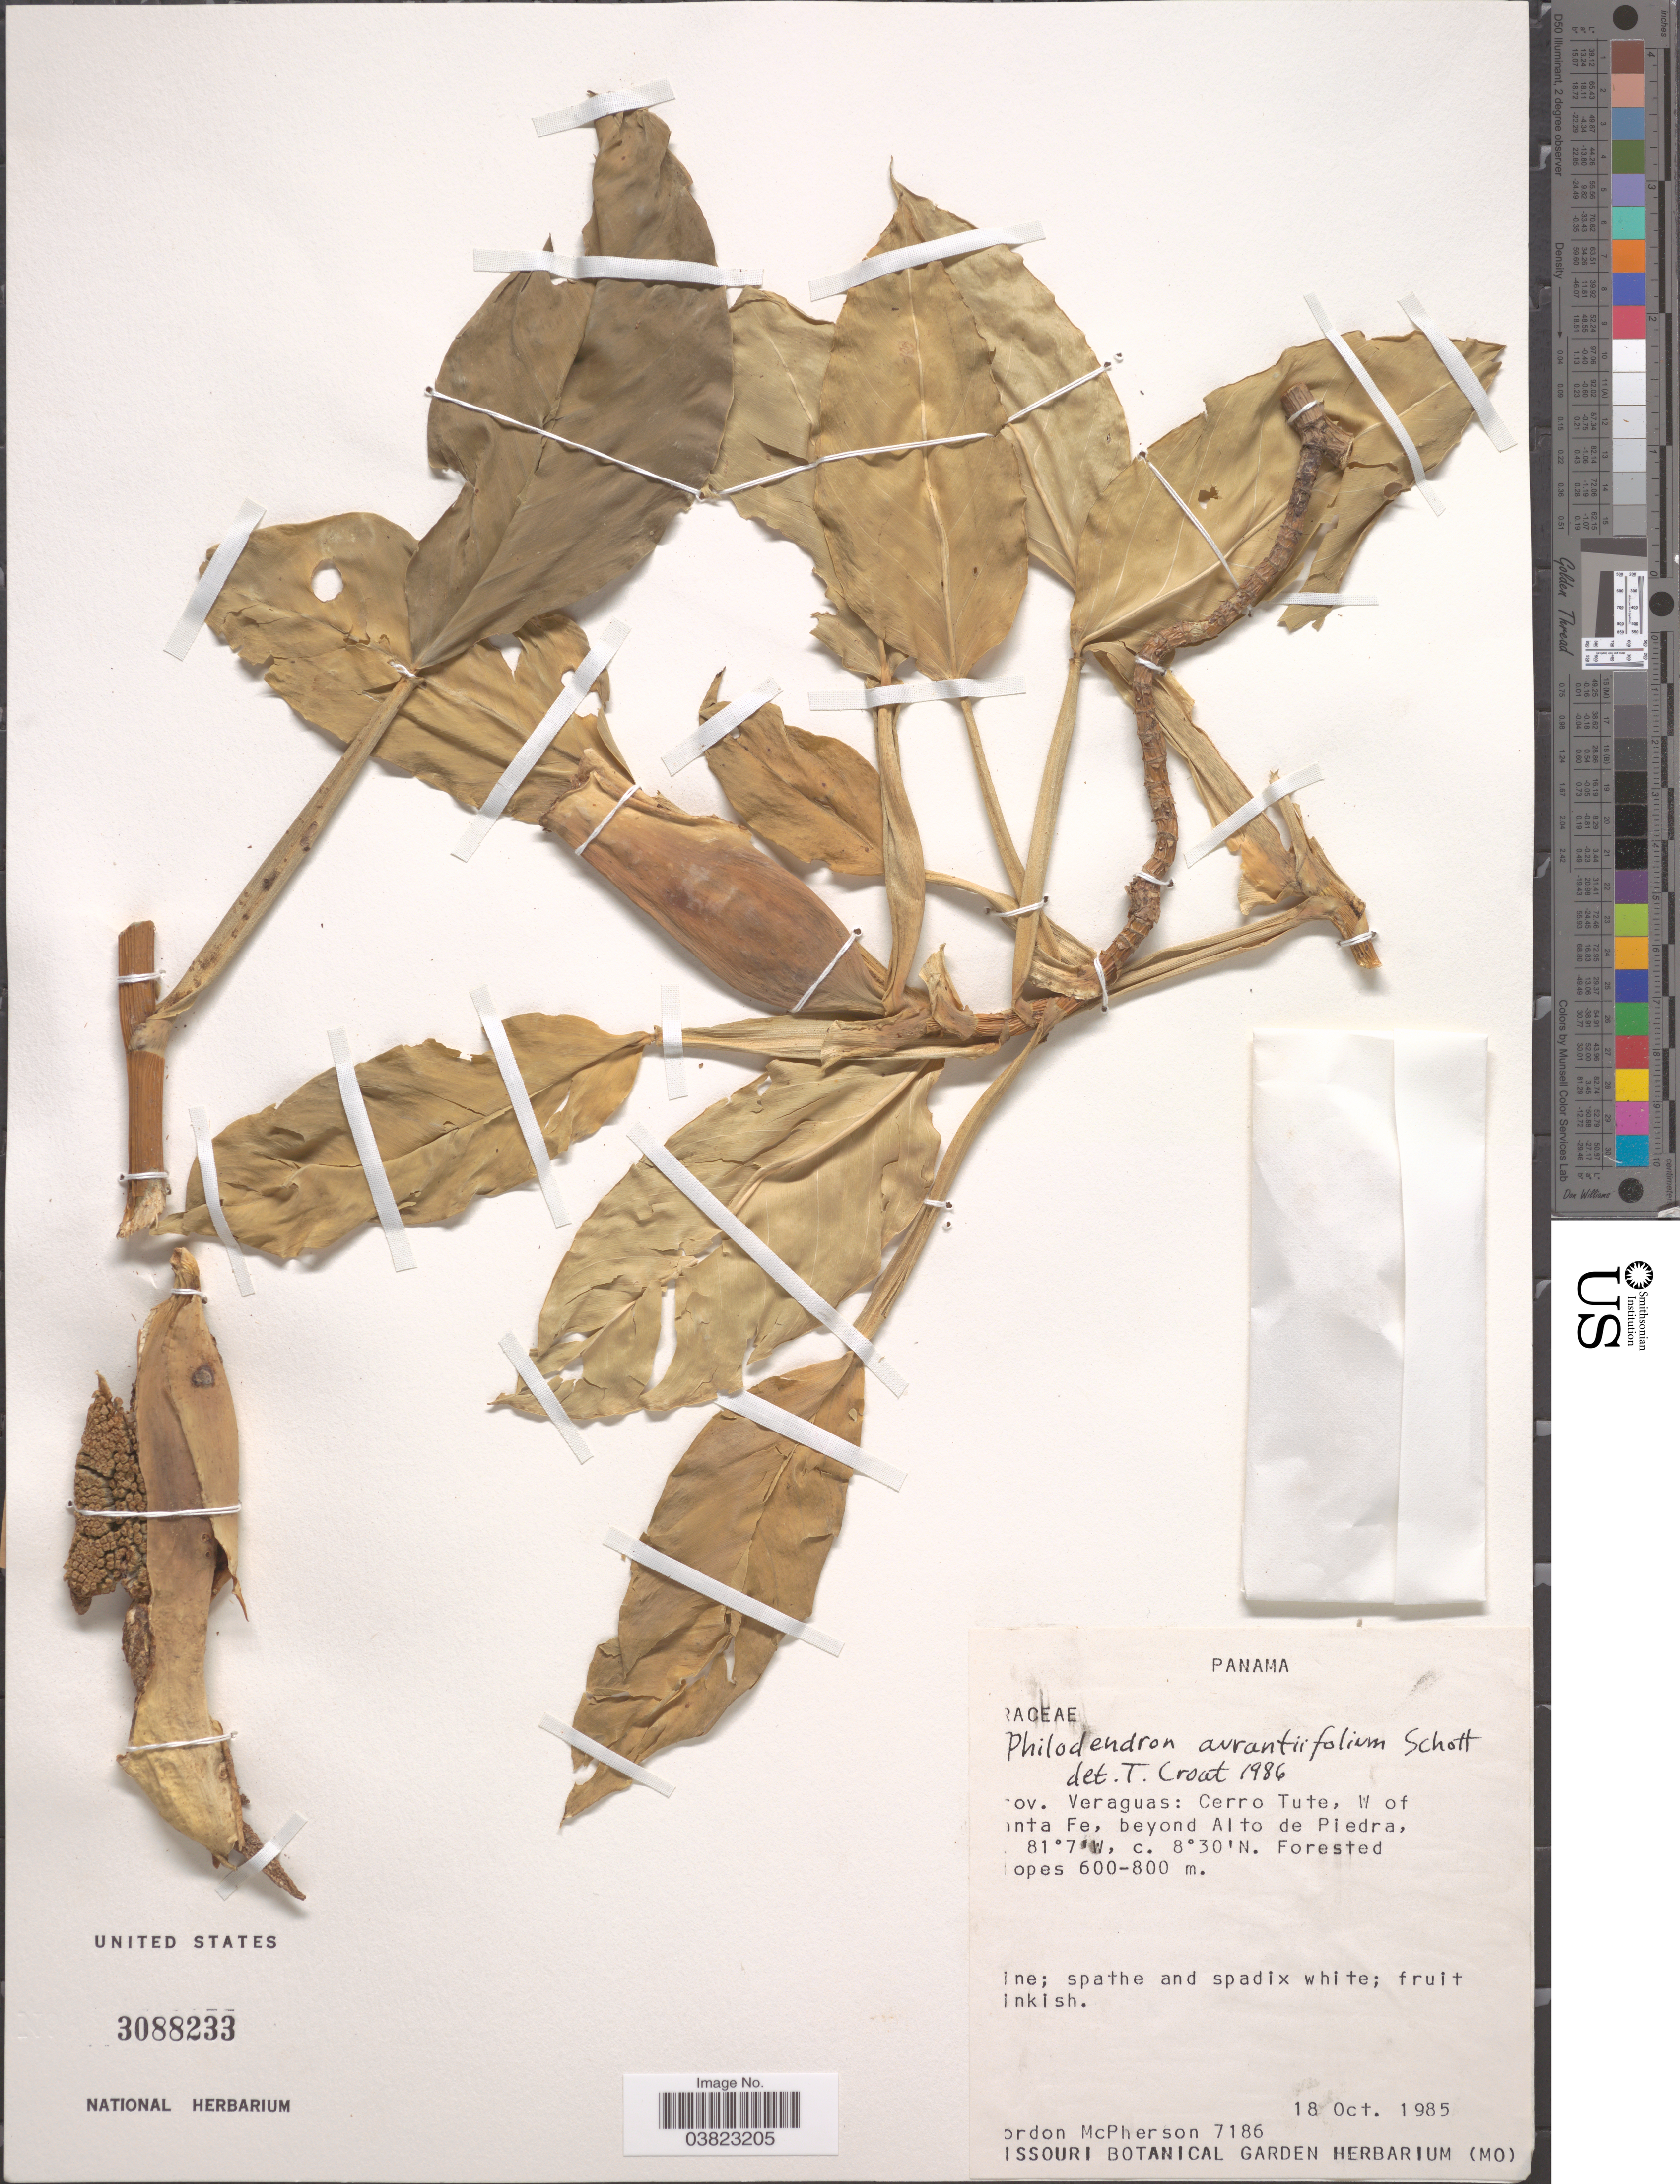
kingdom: Plantae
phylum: Tracheophyta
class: Liliopsida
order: Alismatales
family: Araceae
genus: Philodendron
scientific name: Philodendron aurantiifolium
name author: Schott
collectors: G. McPherson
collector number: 7186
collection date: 1985-10-18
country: Panama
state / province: Veraguas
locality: Cerro Tute, W of Santa Fe, beyond Alto de Piedra.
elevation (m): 600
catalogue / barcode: US 3088233